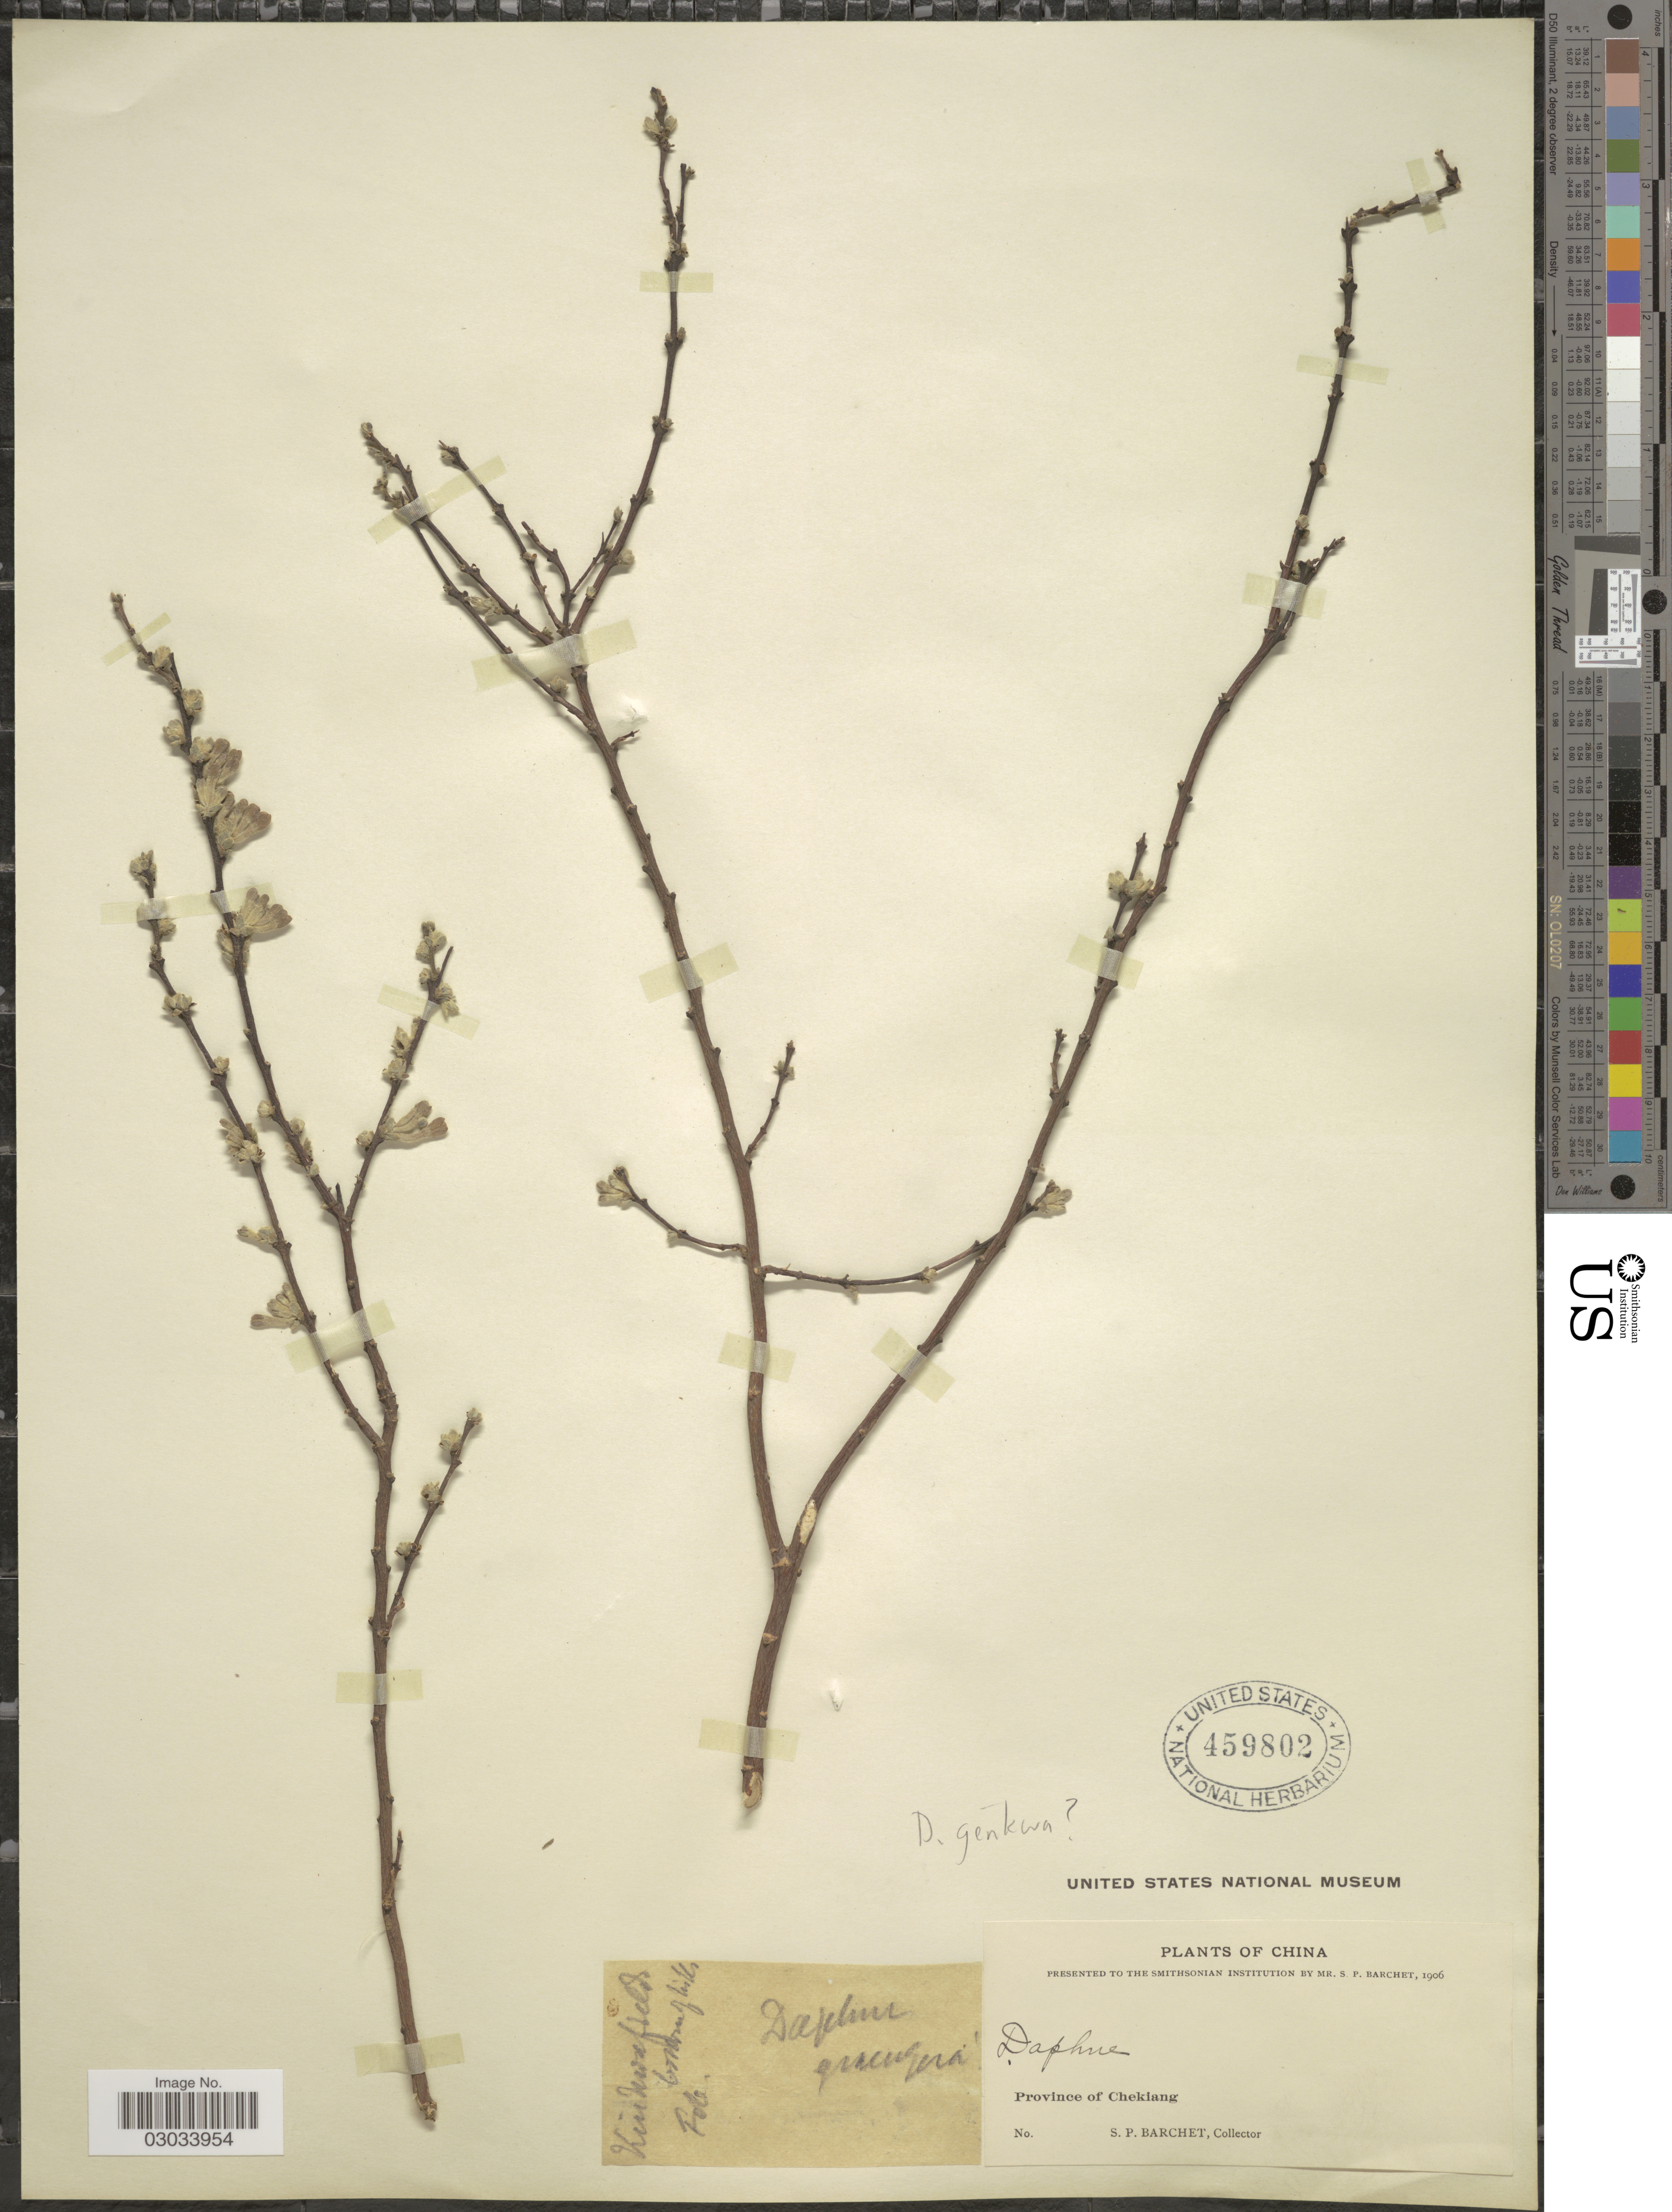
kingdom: Plantae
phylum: Tracheophyta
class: Magnoliopsida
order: Malvales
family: Thymelaeaceae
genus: Daphne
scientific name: Daphne genkwa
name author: Siebold & Zucc.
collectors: S. P. Barchet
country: China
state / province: Zhejiang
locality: Province of Chekiang.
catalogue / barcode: US 459802